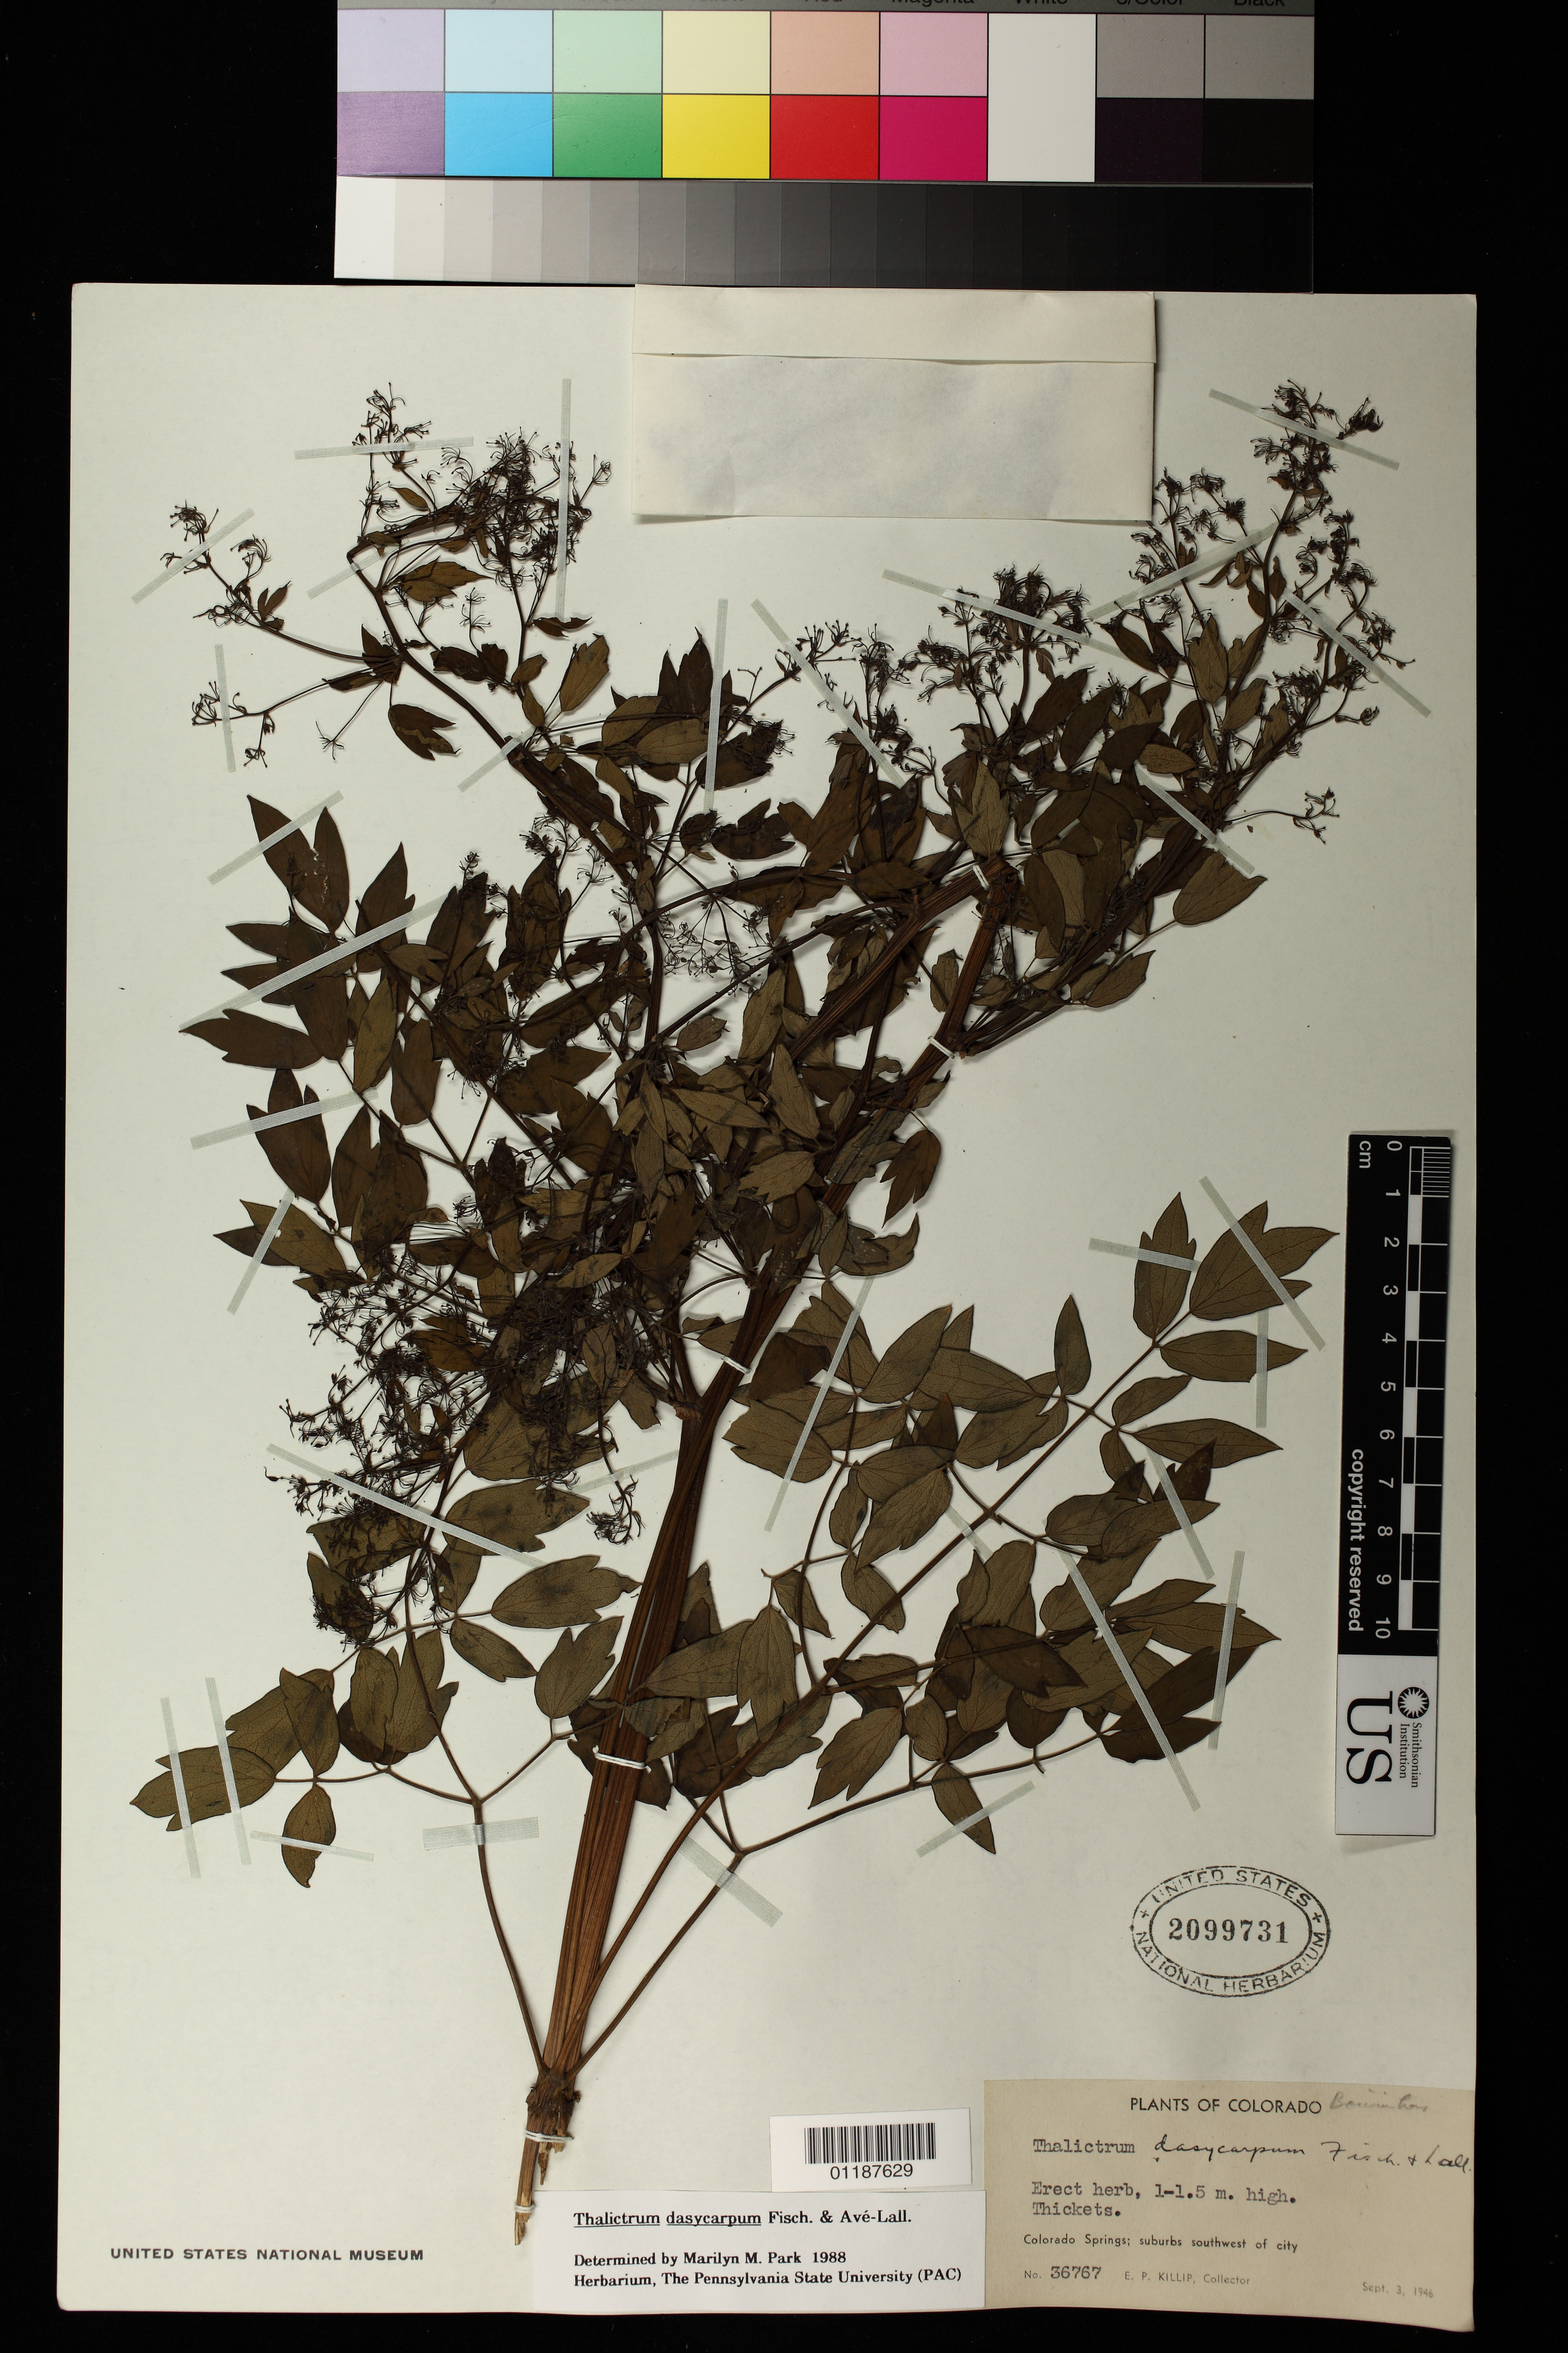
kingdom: Plantae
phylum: Tracheophyta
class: Magnoliopsida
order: Ranunculales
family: Ranunculaceae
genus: Thalictrum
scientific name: Thalictrum dasycarpum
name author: Fisch. & Avé-Lall.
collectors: E. P. Killip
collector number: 36767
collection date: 1946-09-03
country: United States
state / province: Colorado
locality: Colorado Springs, suburbs southwest of city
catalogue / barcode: US 2099731